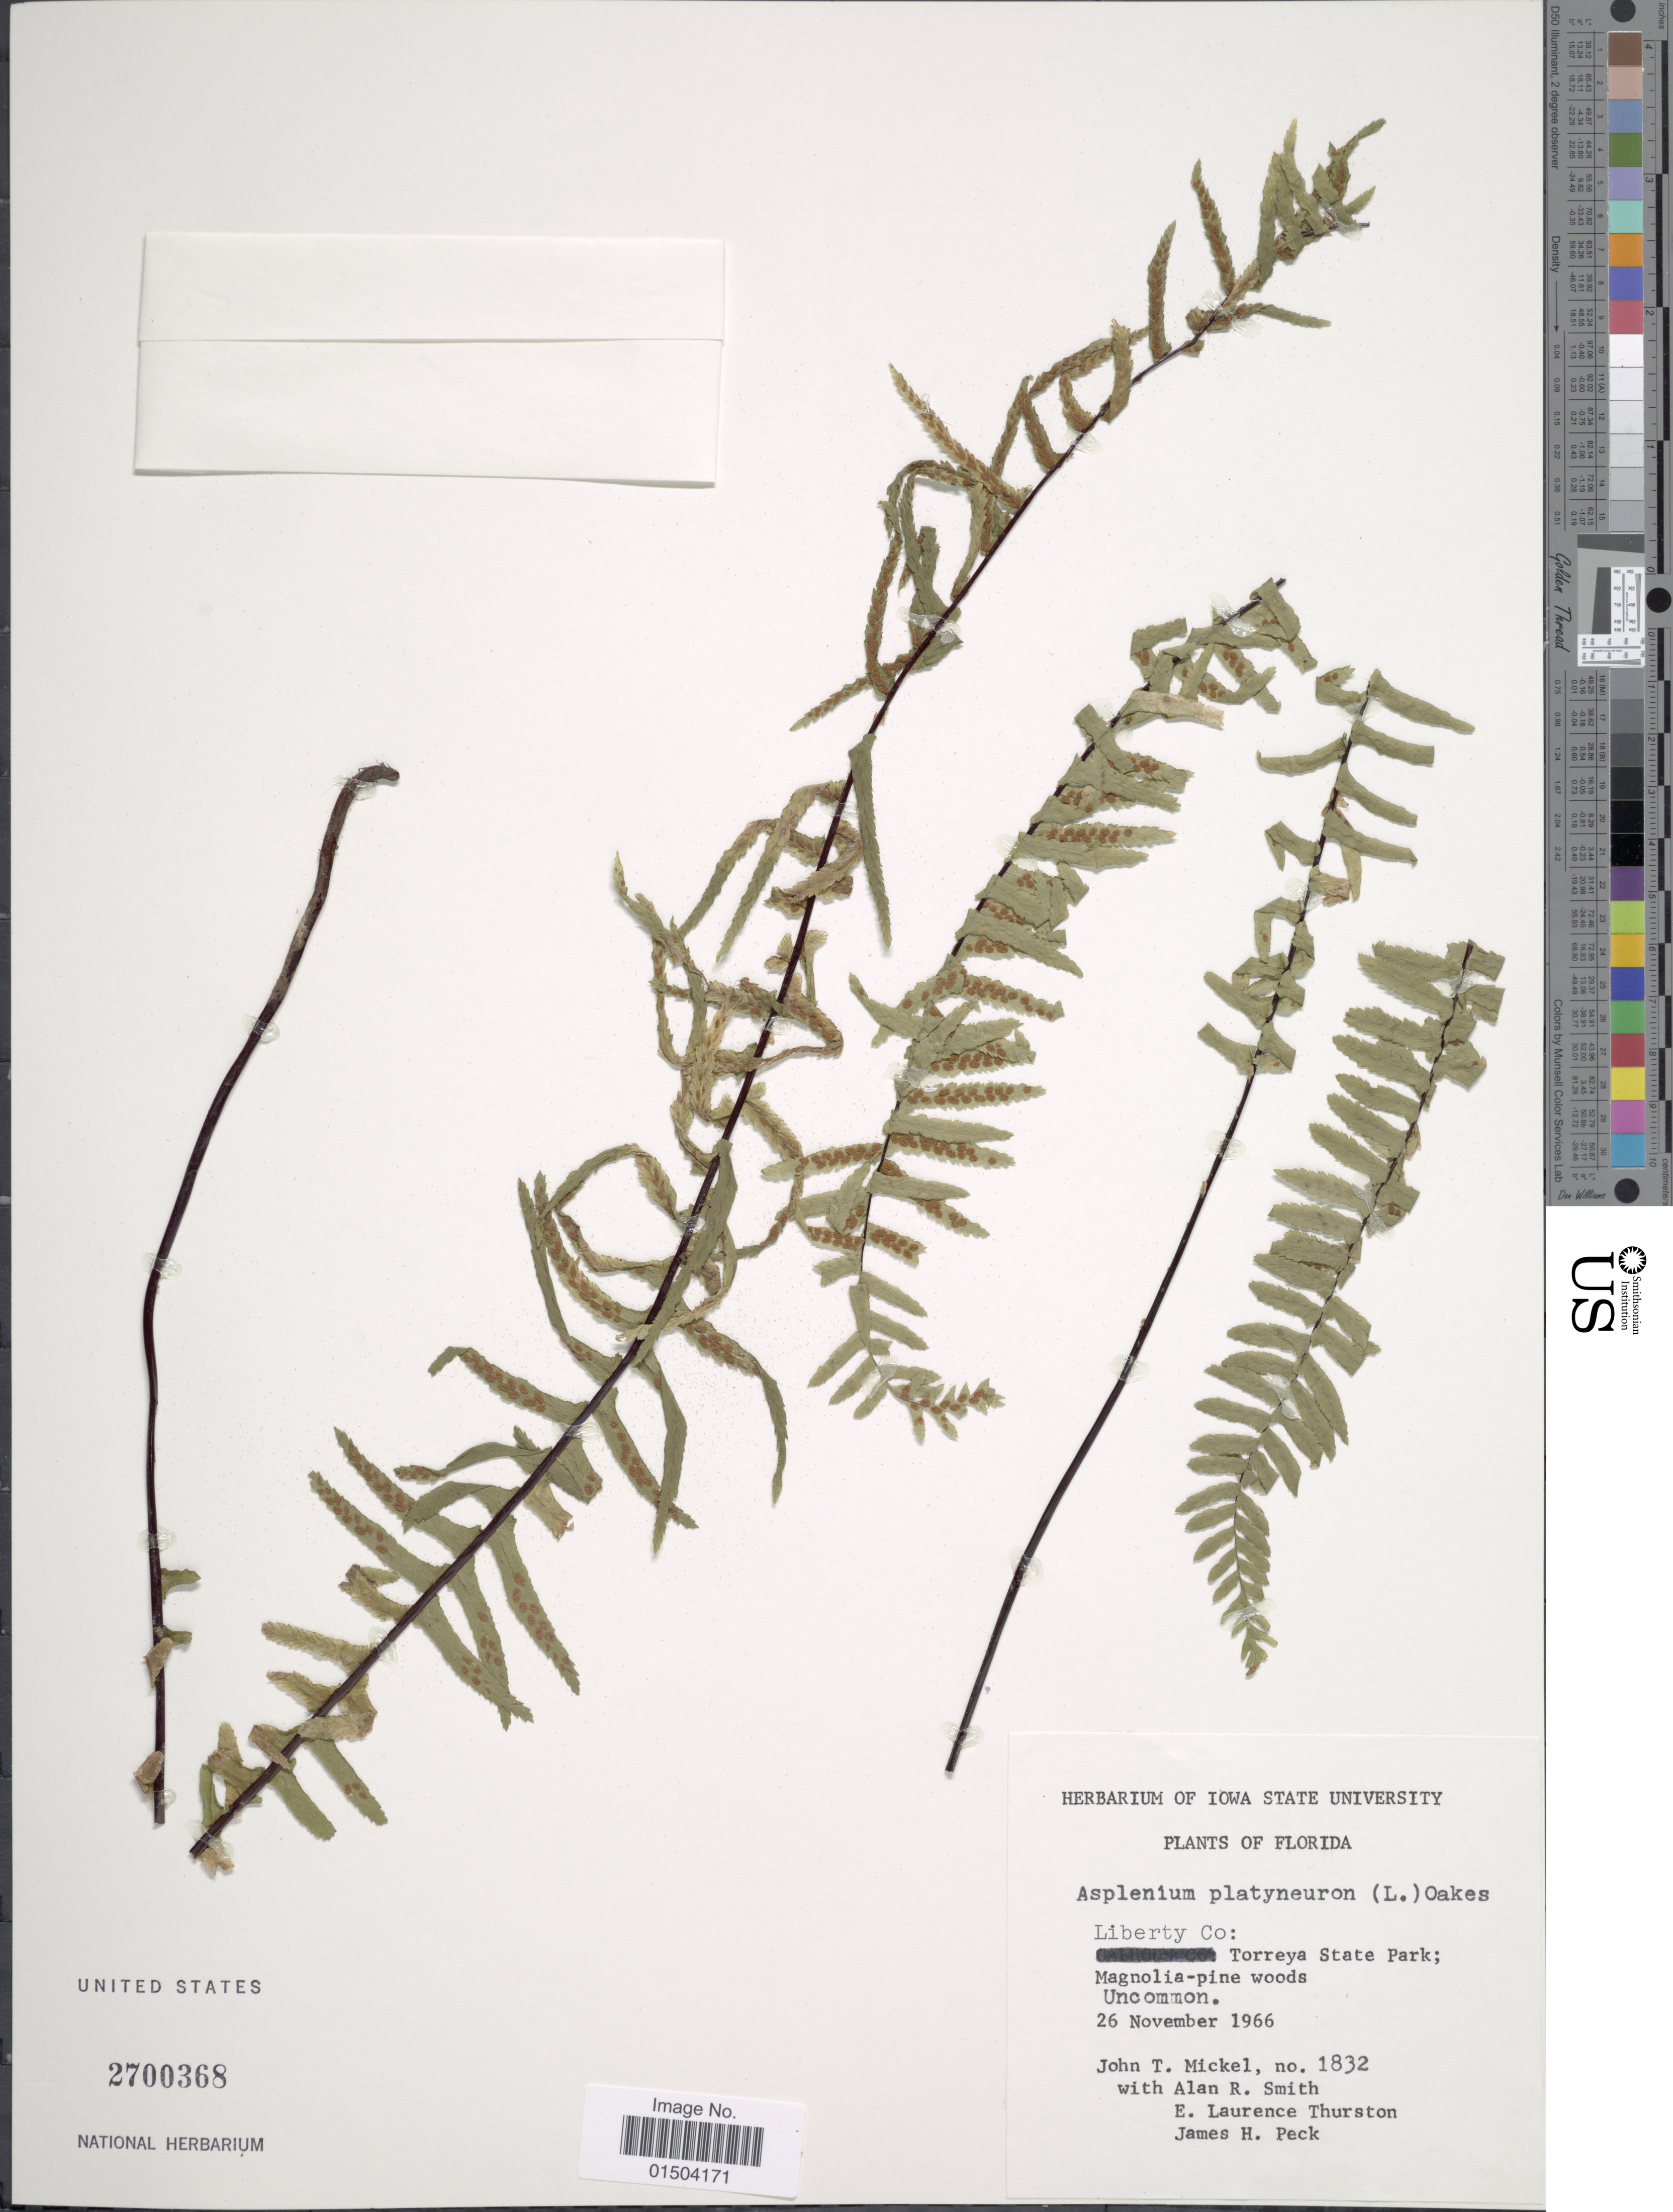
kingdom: Plantae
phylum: Tracheophyta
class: Polypodiopsida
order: Polypodiales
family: Aspleniaceae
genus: Asplenium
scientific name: Asplenium platyneuron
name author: (L.) Britton, Stearns & Poggenb.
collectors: J. T. Mickel, A. R. Smith, E. Thurston & J. Peck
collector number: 1832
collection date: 1966-11-26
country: United States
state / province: Florida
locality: Liberty Co: Torreya State Park; Magnolia-pine woods.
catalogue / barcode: US 2700368